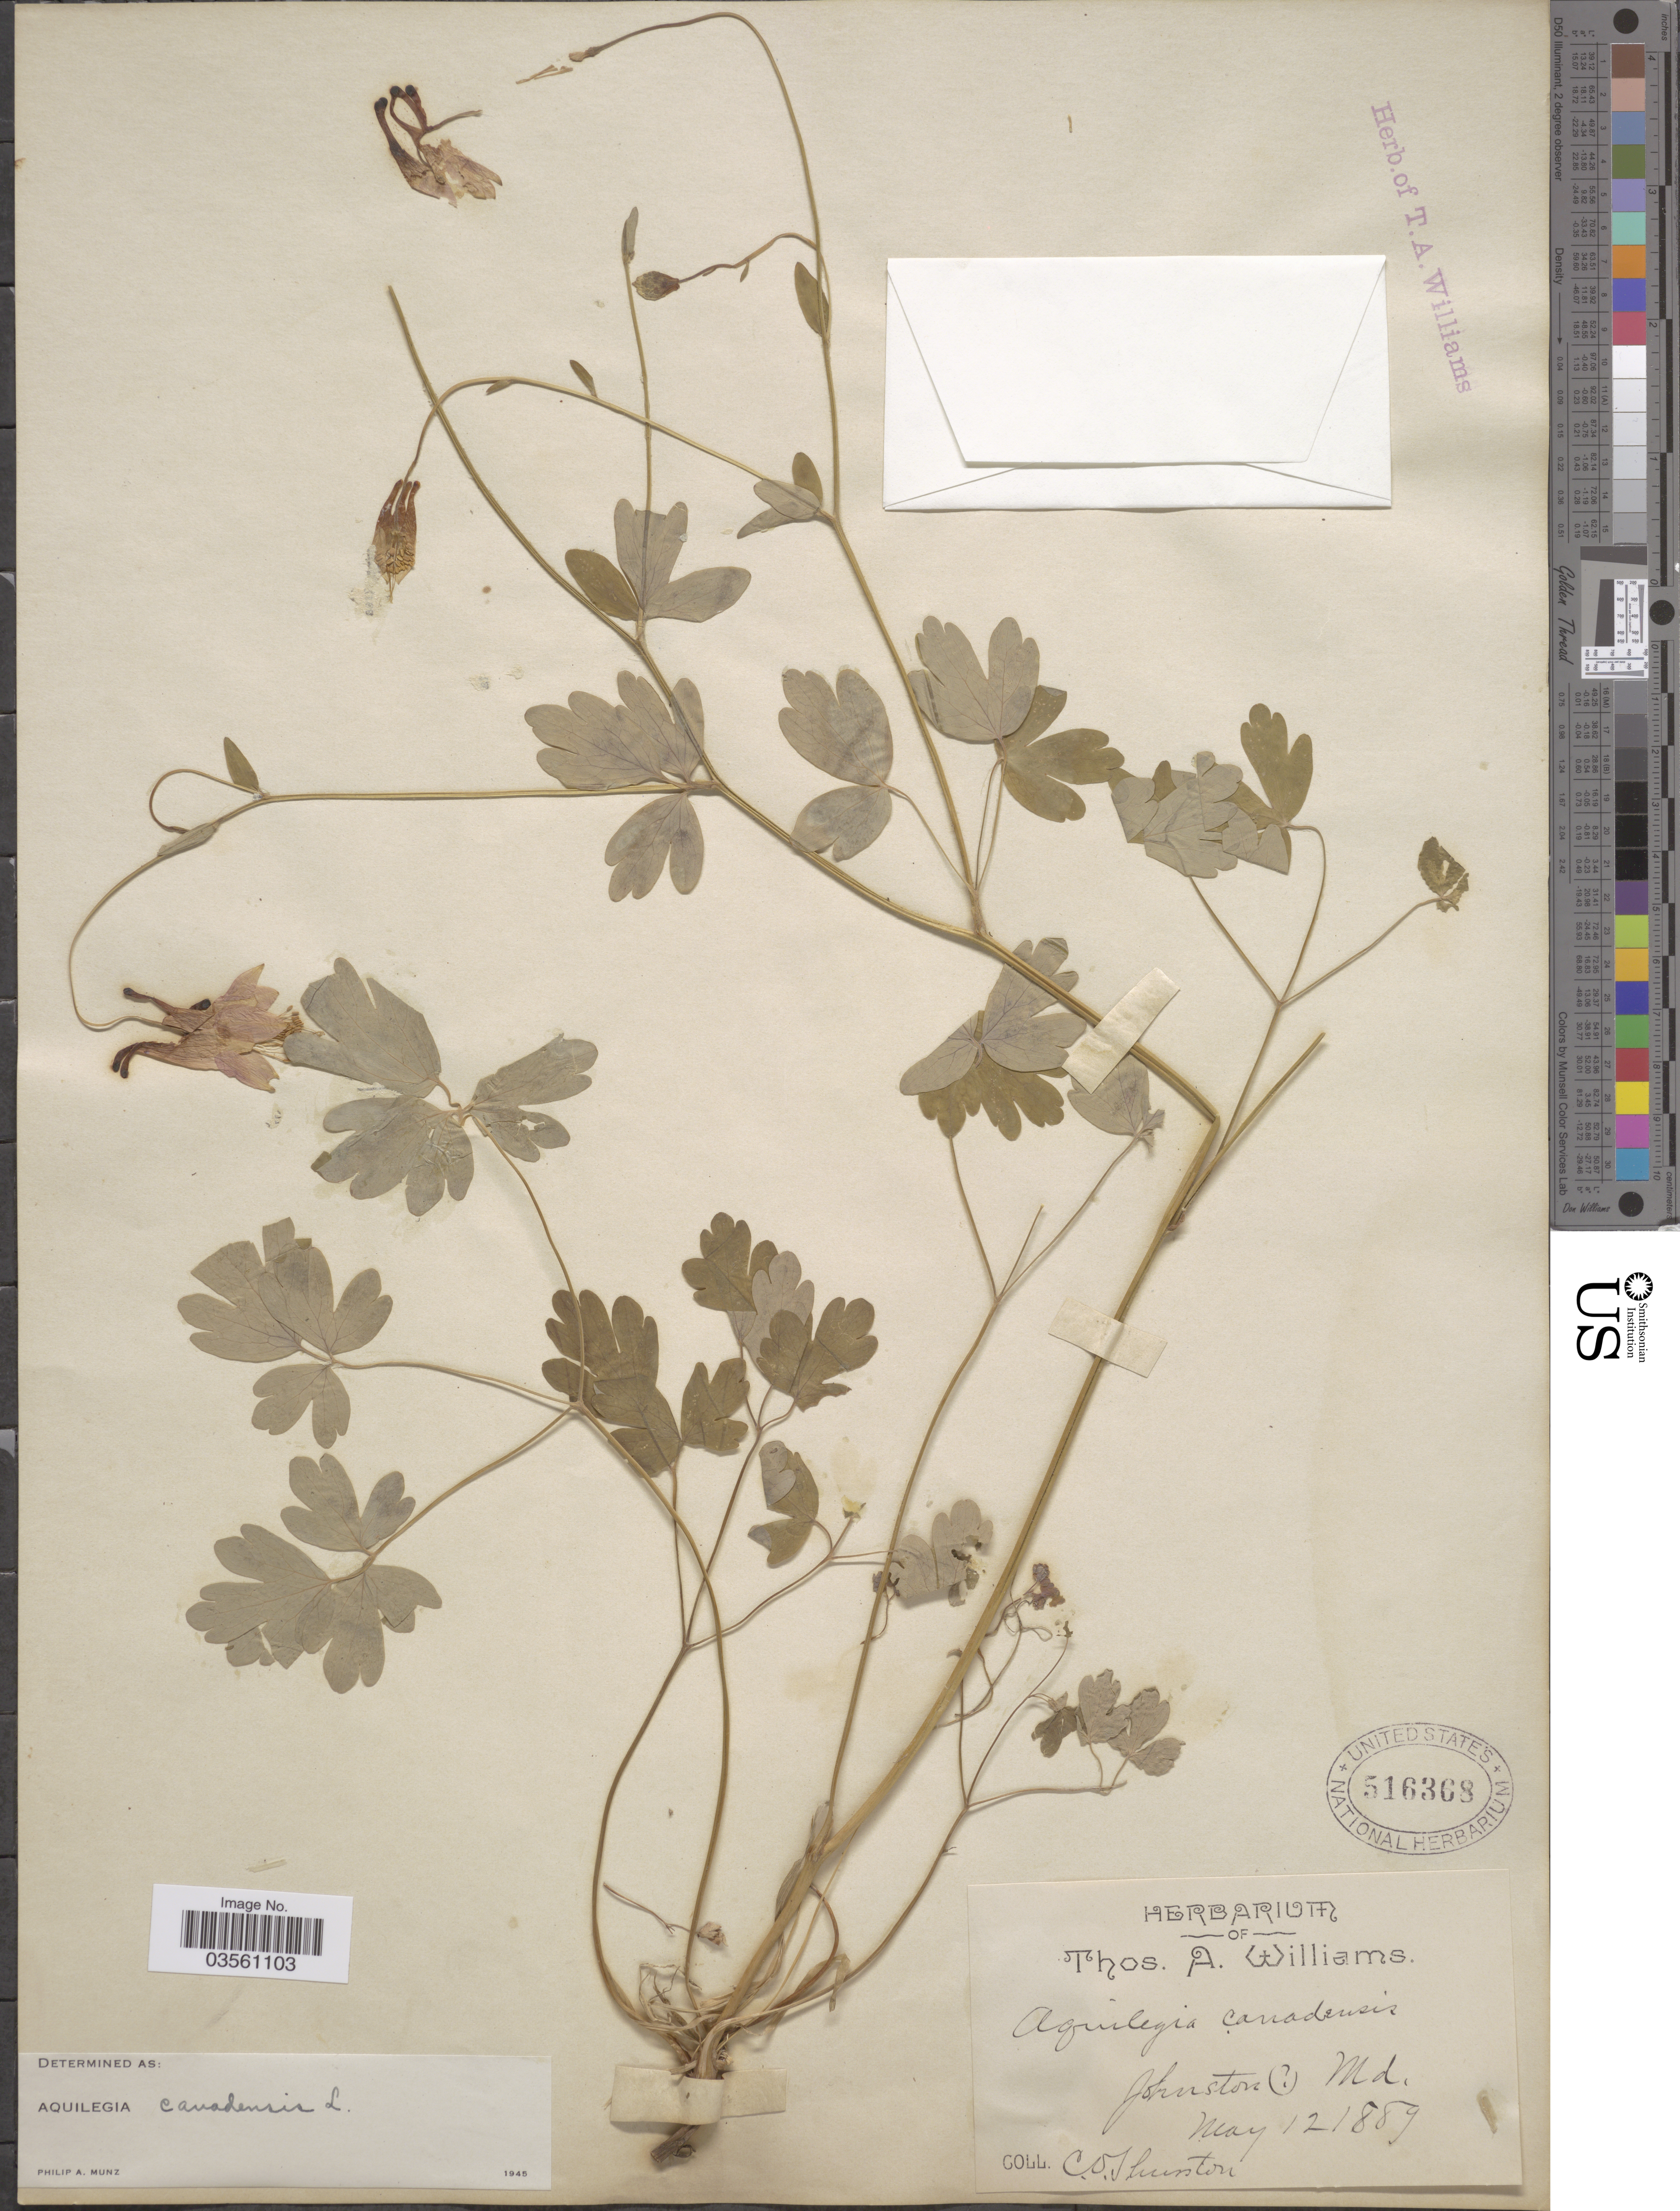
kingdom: Plantae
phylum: Tracheophyta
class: Magnoliopsida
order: Ranunculales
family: Ranunculaceae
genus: Aquilegia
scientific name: Aquilegia canadensis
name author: L.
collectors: C. Thurston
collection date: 1889-05-12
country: United States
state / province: Maryland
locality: Johnston ( [unsure placement]).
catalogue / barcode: US 516368